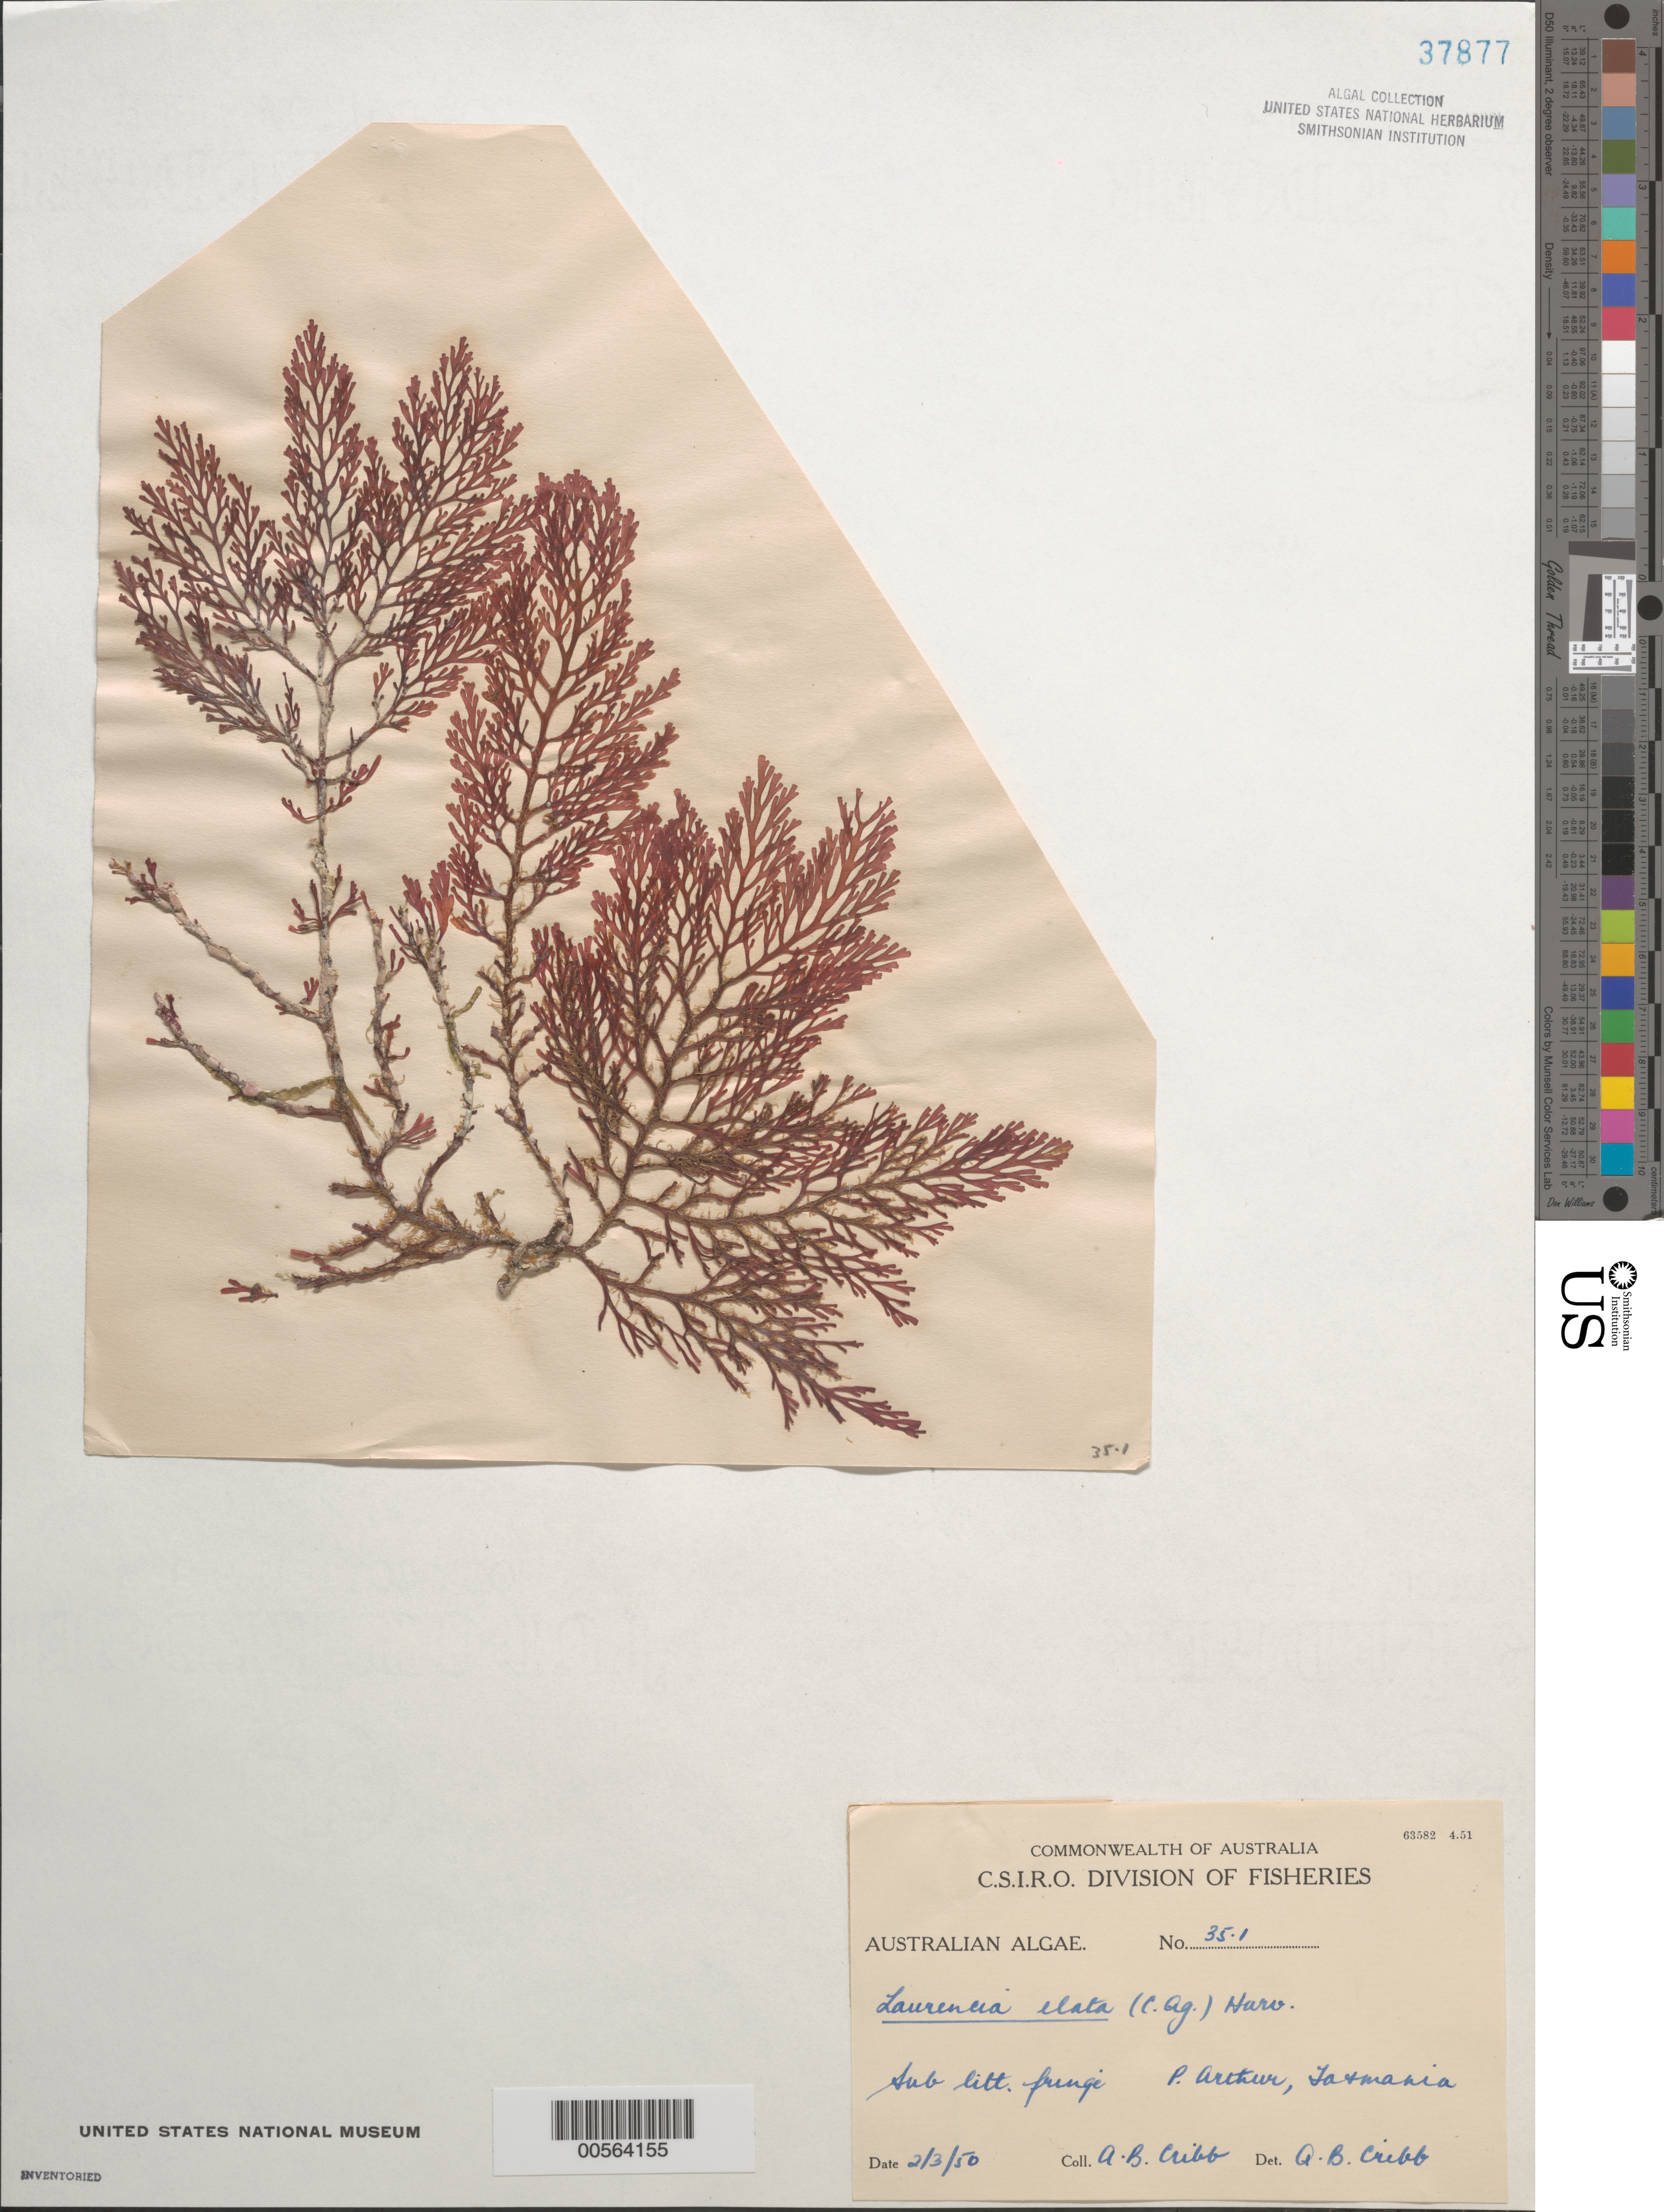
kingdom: Plantae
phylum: Rhodophyta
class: Florideophyceae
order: Ceramiales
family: Rhodomelaceae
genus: Corynecladia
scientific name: Corynecladia elata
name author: (C. Agardh) Cassano et al.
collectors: A. Cribb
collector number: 35.1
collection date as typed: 02 Mar 1950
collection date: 1950-03-02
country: Australia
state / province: Tasmania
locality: Port Arthur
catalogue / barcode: US 37877